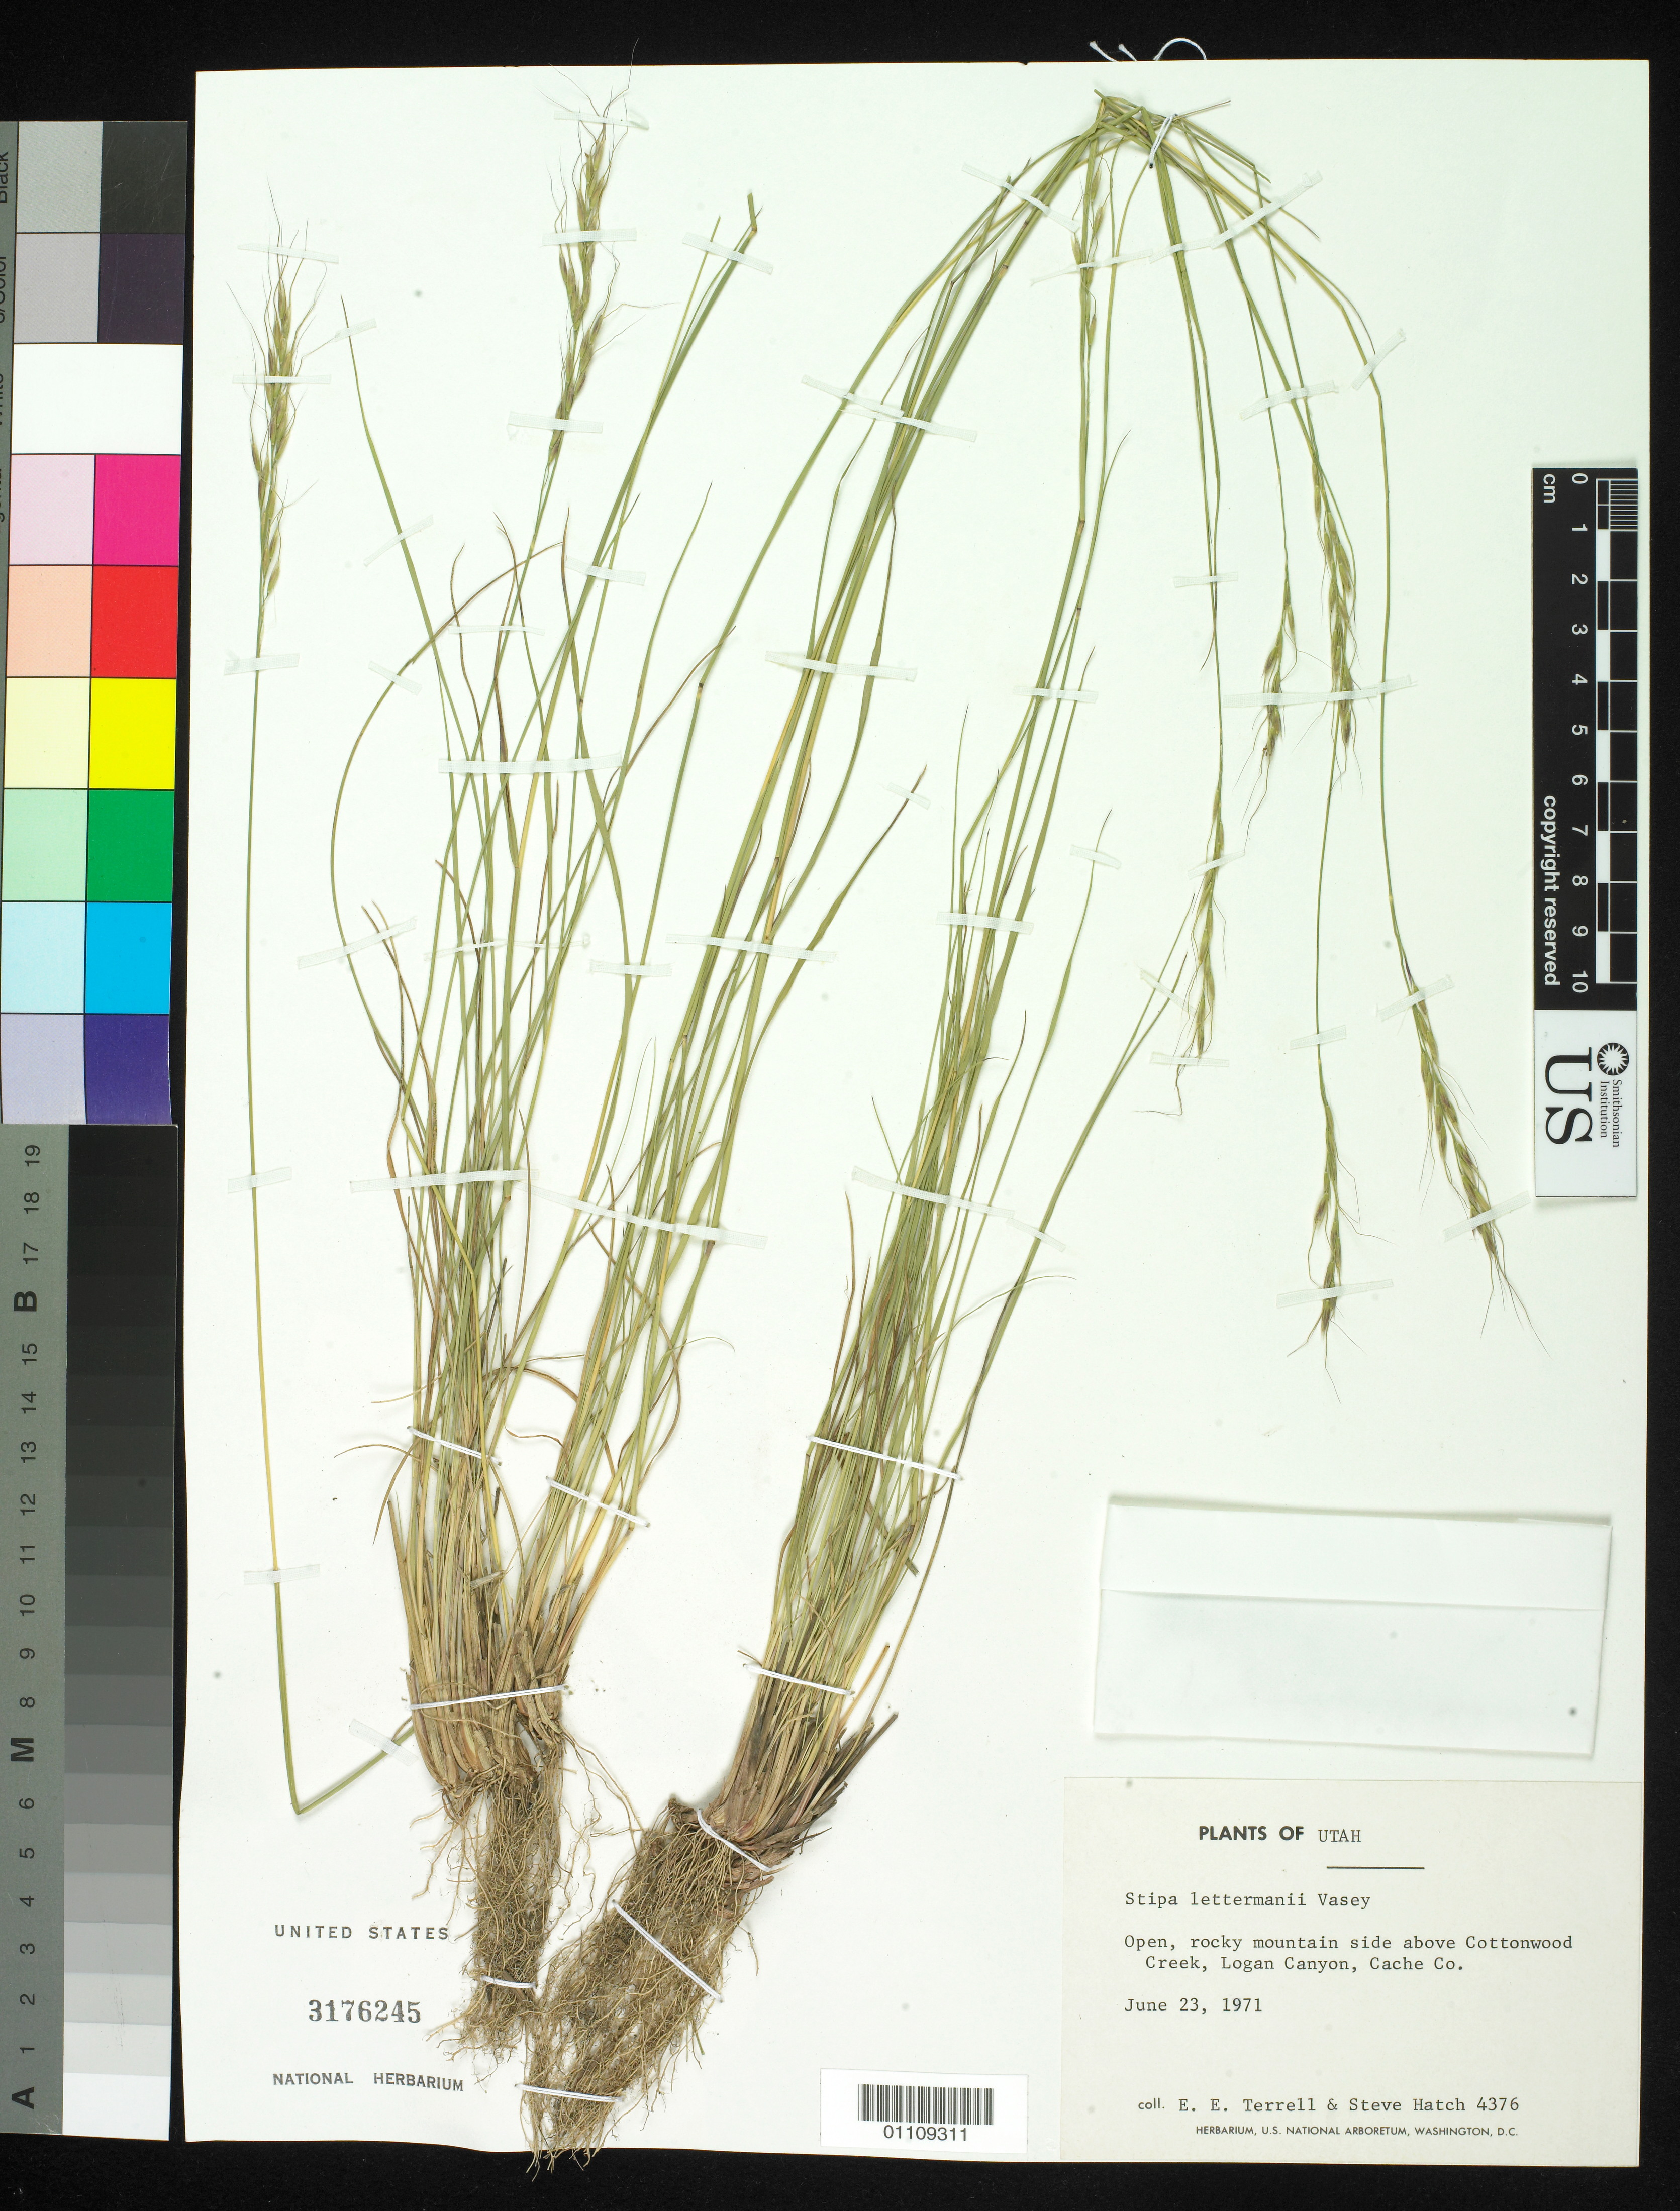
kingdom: Plantae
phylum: Tracheophyta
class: Liliopsida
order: Poales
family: Poaceae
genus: Eriocoma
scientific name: Eriocoma lettermanii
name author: (Vasey) Romasch.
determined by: Poaceae Reorganization Project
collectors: E. E. Terrell & S. Hatch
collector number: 4376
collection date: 1971-06-23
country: United States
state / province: Utah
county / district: Cache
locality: Open, rocky mountain side above Cottonwood Creek, Logan Canyon.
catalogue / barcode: US 3176245